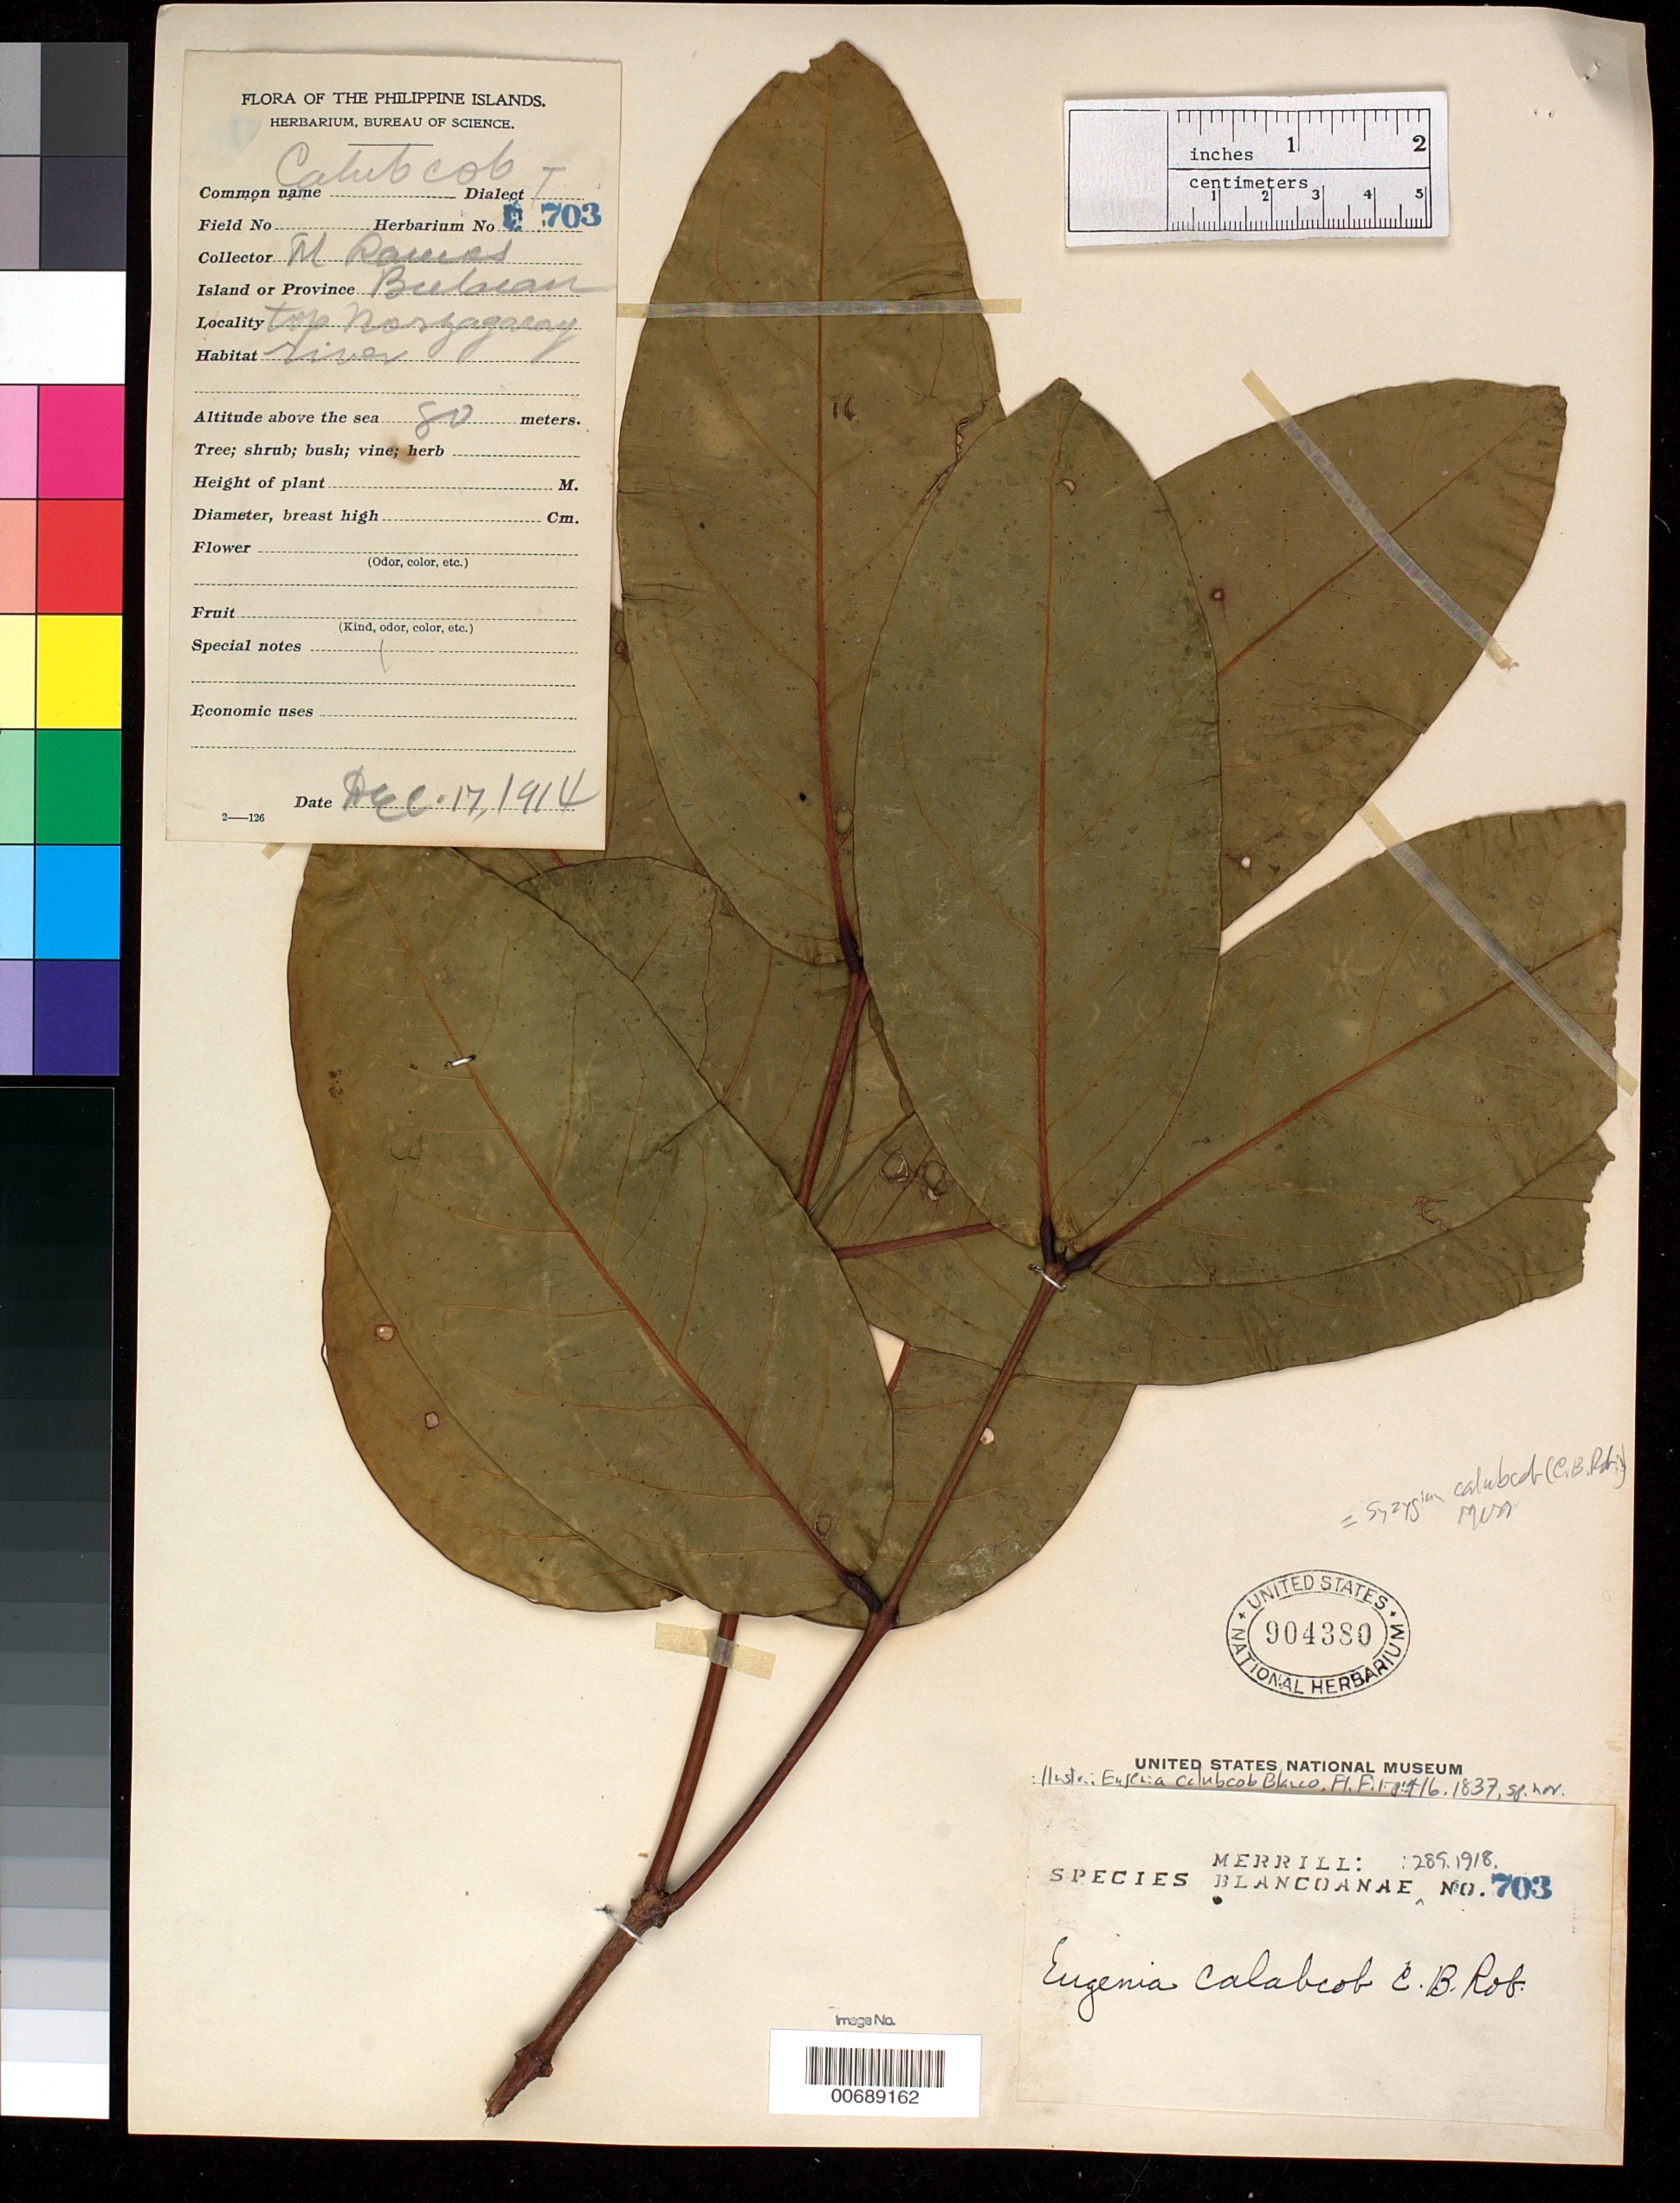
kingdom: Plantae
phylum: Tracheophyta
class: Magnoliopsida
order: Myrtales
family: Myrtaceae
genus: Syzygium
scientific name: Syzygium calubcob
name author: (C.B. Rob.) Merr.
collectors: M. Ramos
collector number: Sp. Blancoan. 0703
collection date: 1914-12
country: Philippines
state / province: Central Luzon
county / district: Bulacan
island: Luzon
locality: Norgagaray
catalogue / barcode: US 904380